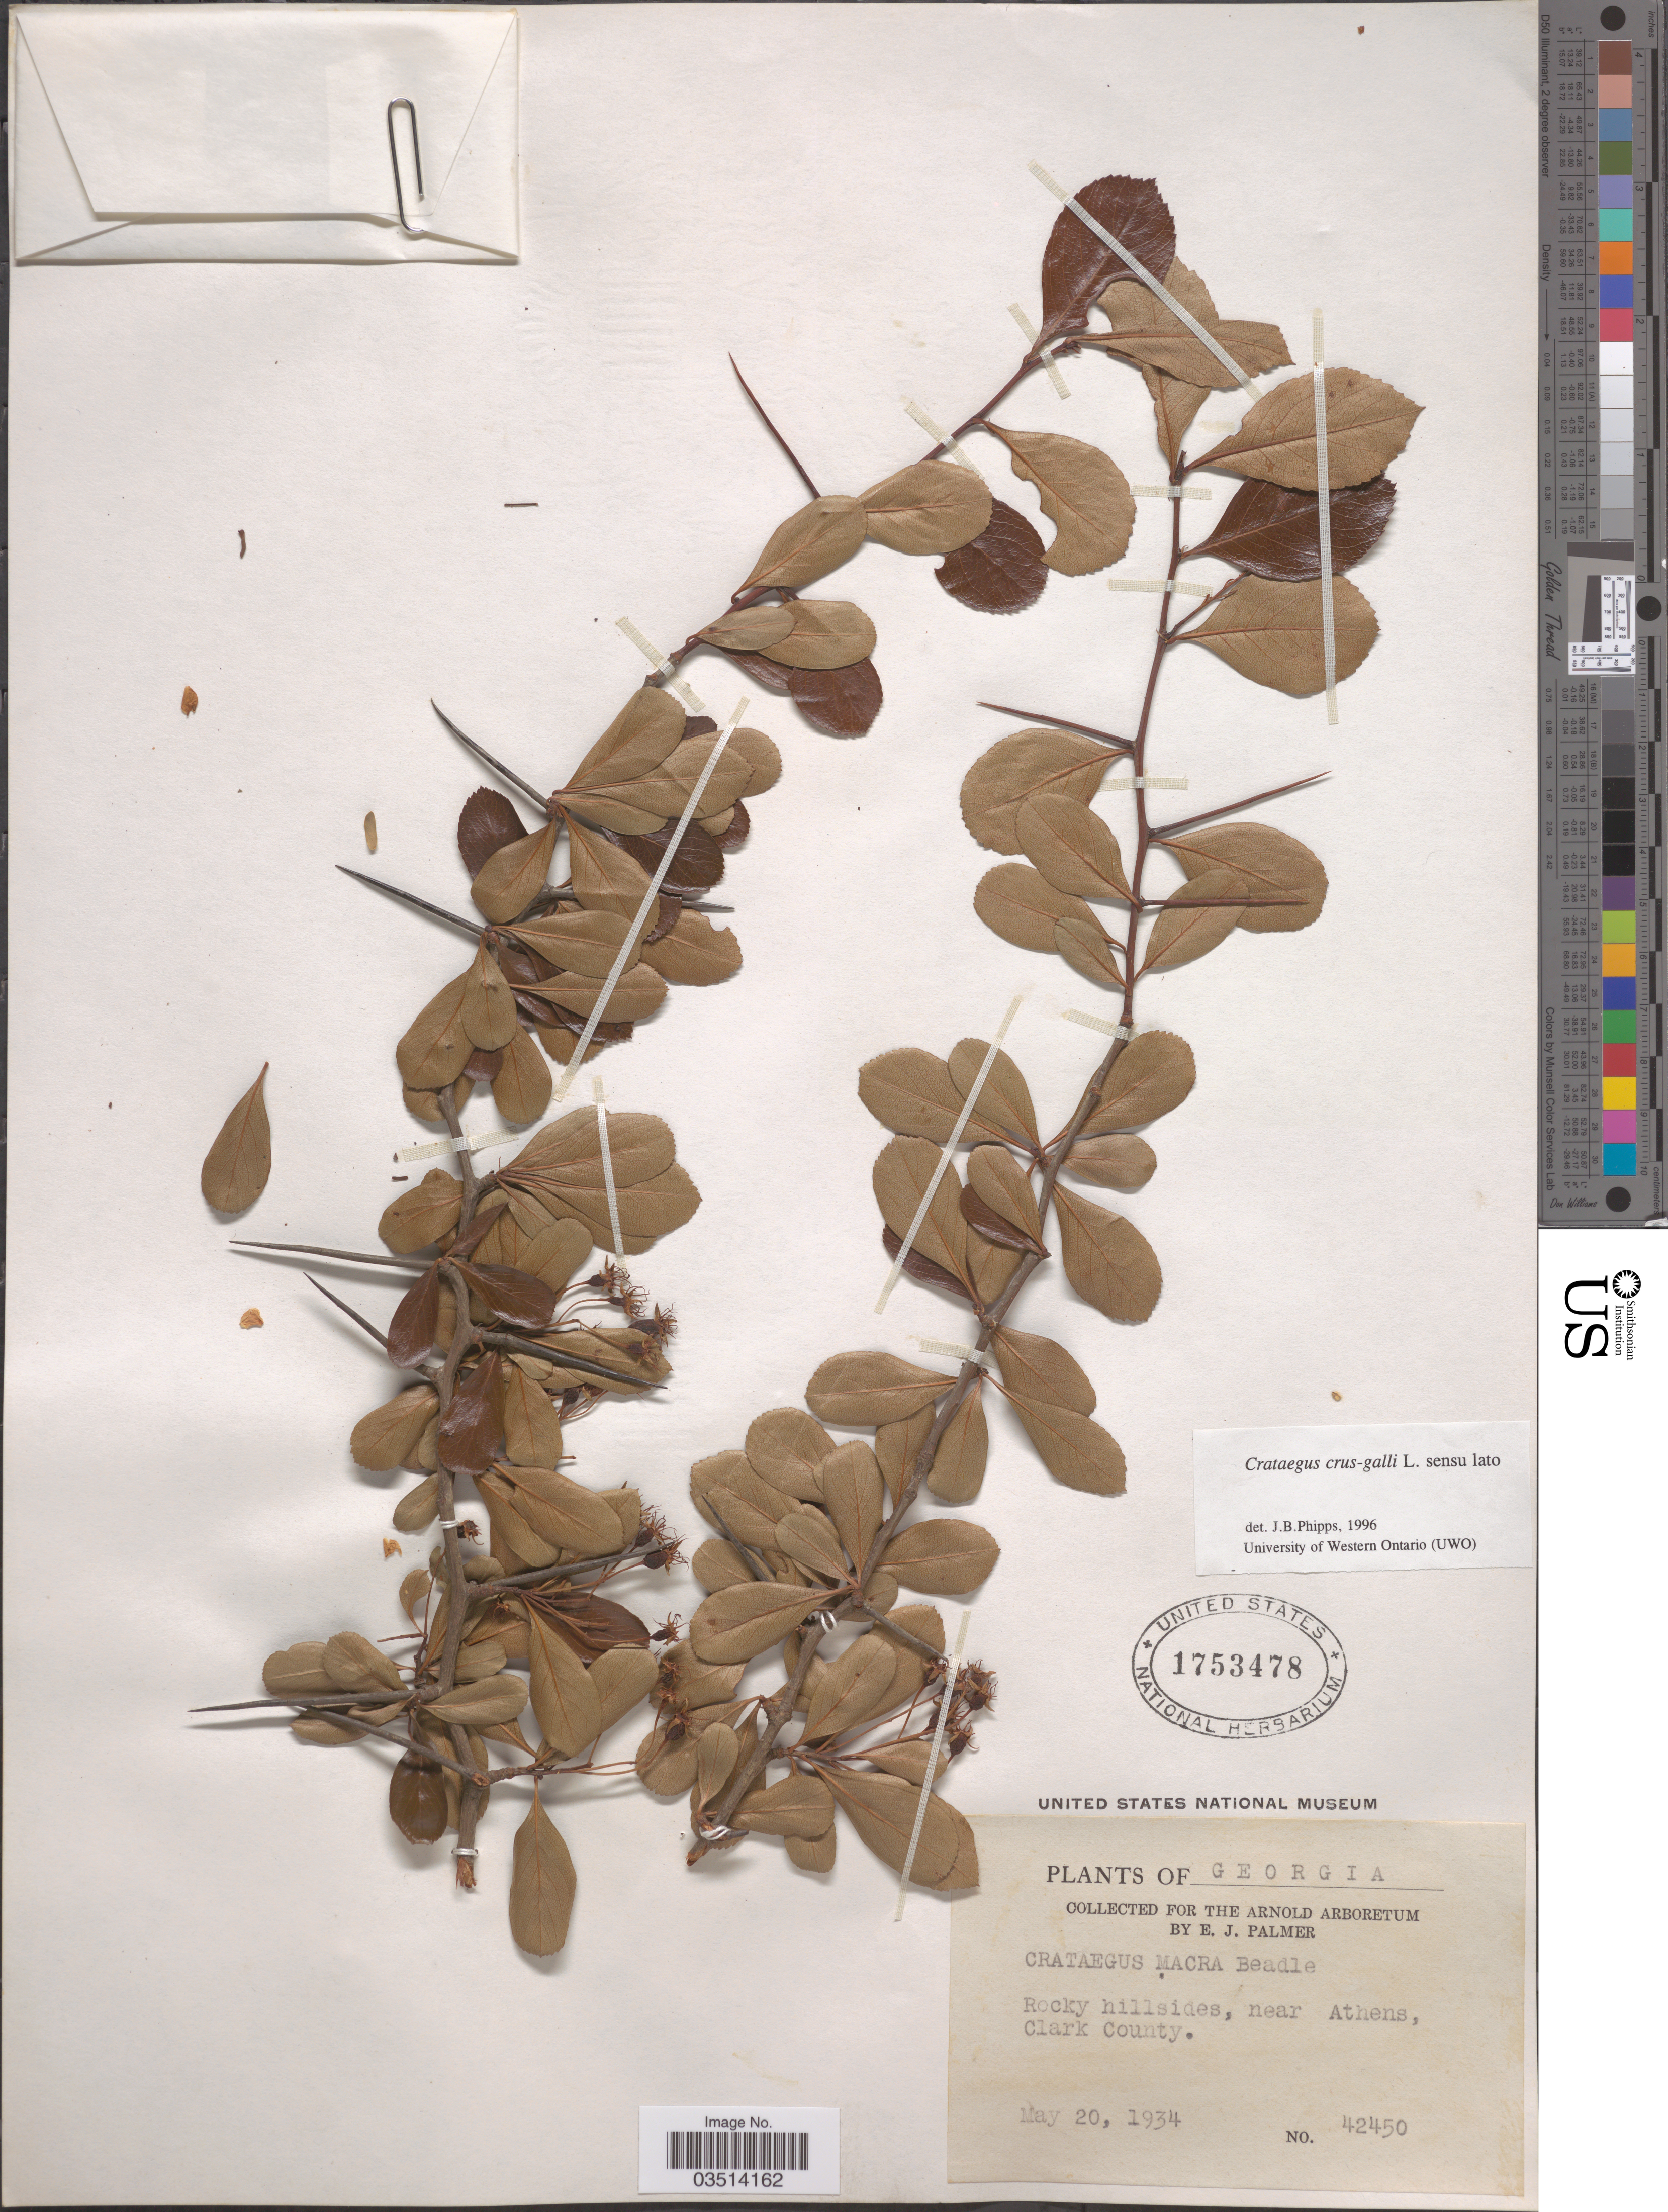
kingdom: Plantae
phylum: Tracheophyta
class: Magnoliopsida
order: Rosales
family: Rosaceae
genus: Crataegus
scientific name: Crataegus crus-galli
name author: L.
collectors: E. J. Palmer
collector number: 42450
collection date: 1934-05-20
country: United States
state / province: Georgia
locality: Rocky hillsides, near Athens, Clark County.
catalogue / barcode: US 1753478